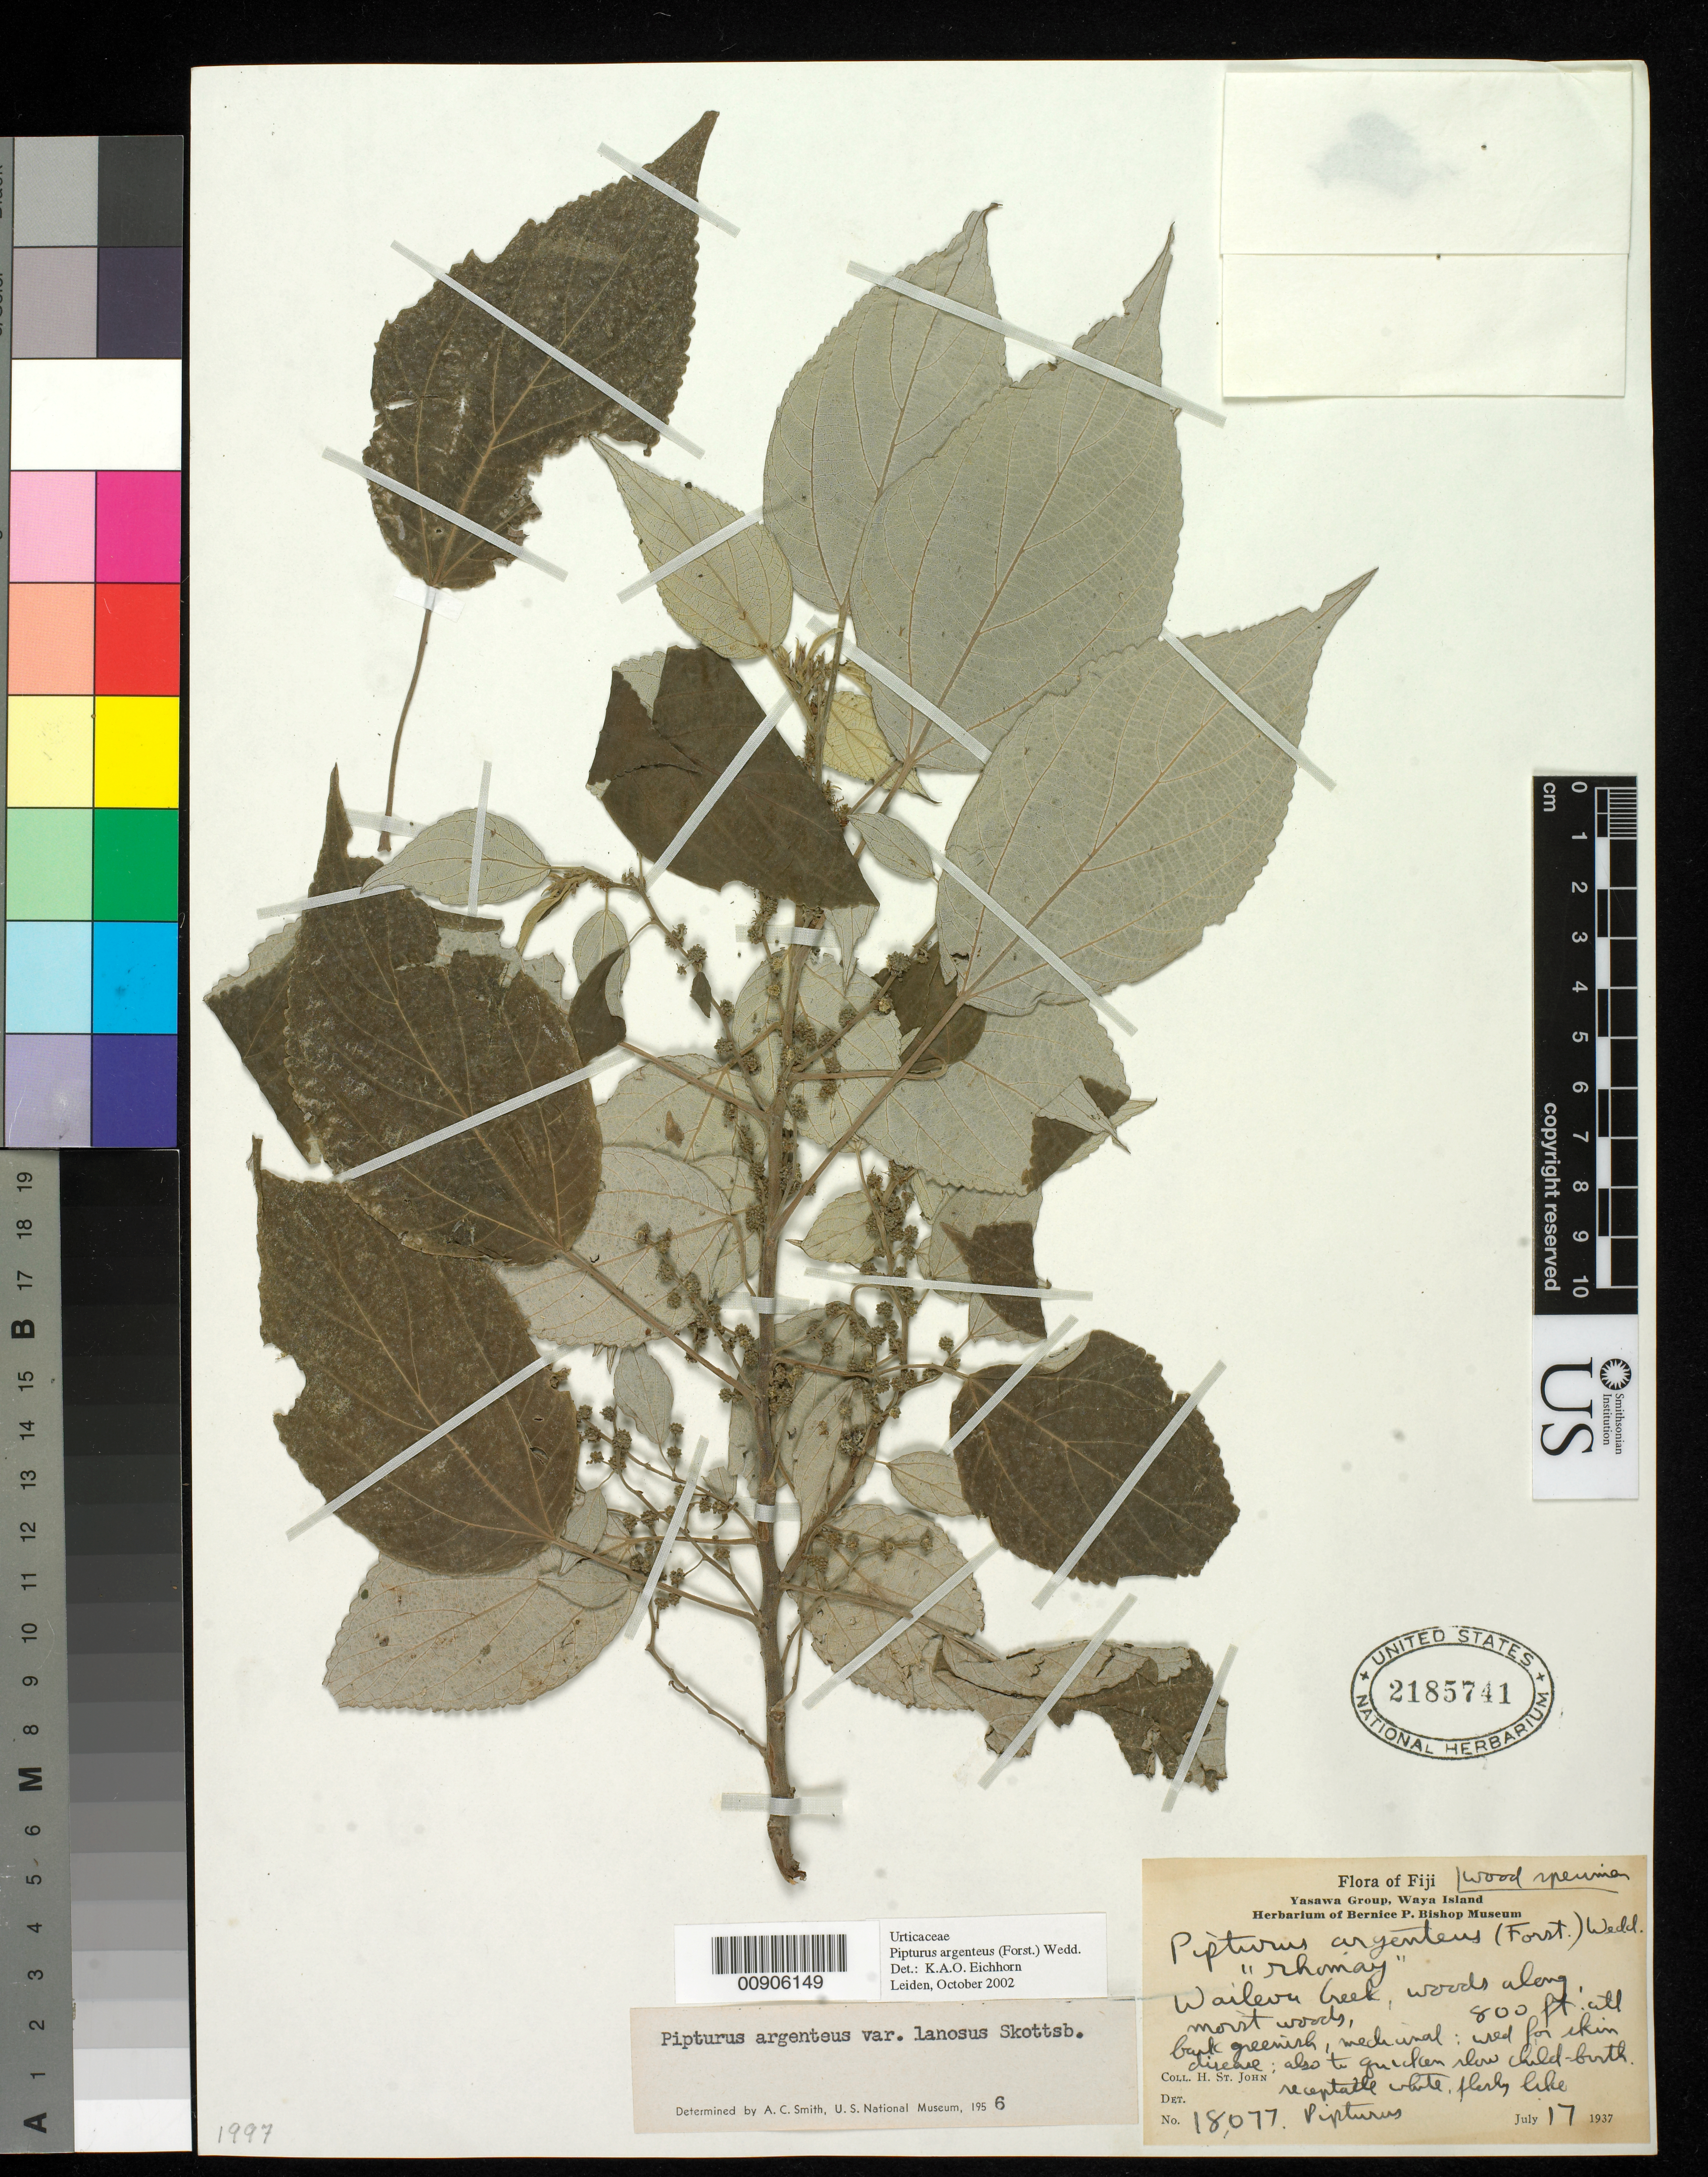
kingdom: Plantae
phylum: Tracheophyta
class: Magnoliopsida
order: Rosales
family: Urticaceae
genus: Pipturus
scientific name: Pipturus argenteus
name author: (G. Forst.) Wedd.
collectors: H. St. John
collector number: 18077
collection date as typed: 17 Jul 1937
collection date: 1937-07-17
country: Fiji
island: Waya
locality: Wailevu Creek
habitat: Woods along moist woods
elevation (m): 244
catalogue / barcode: US 2185741